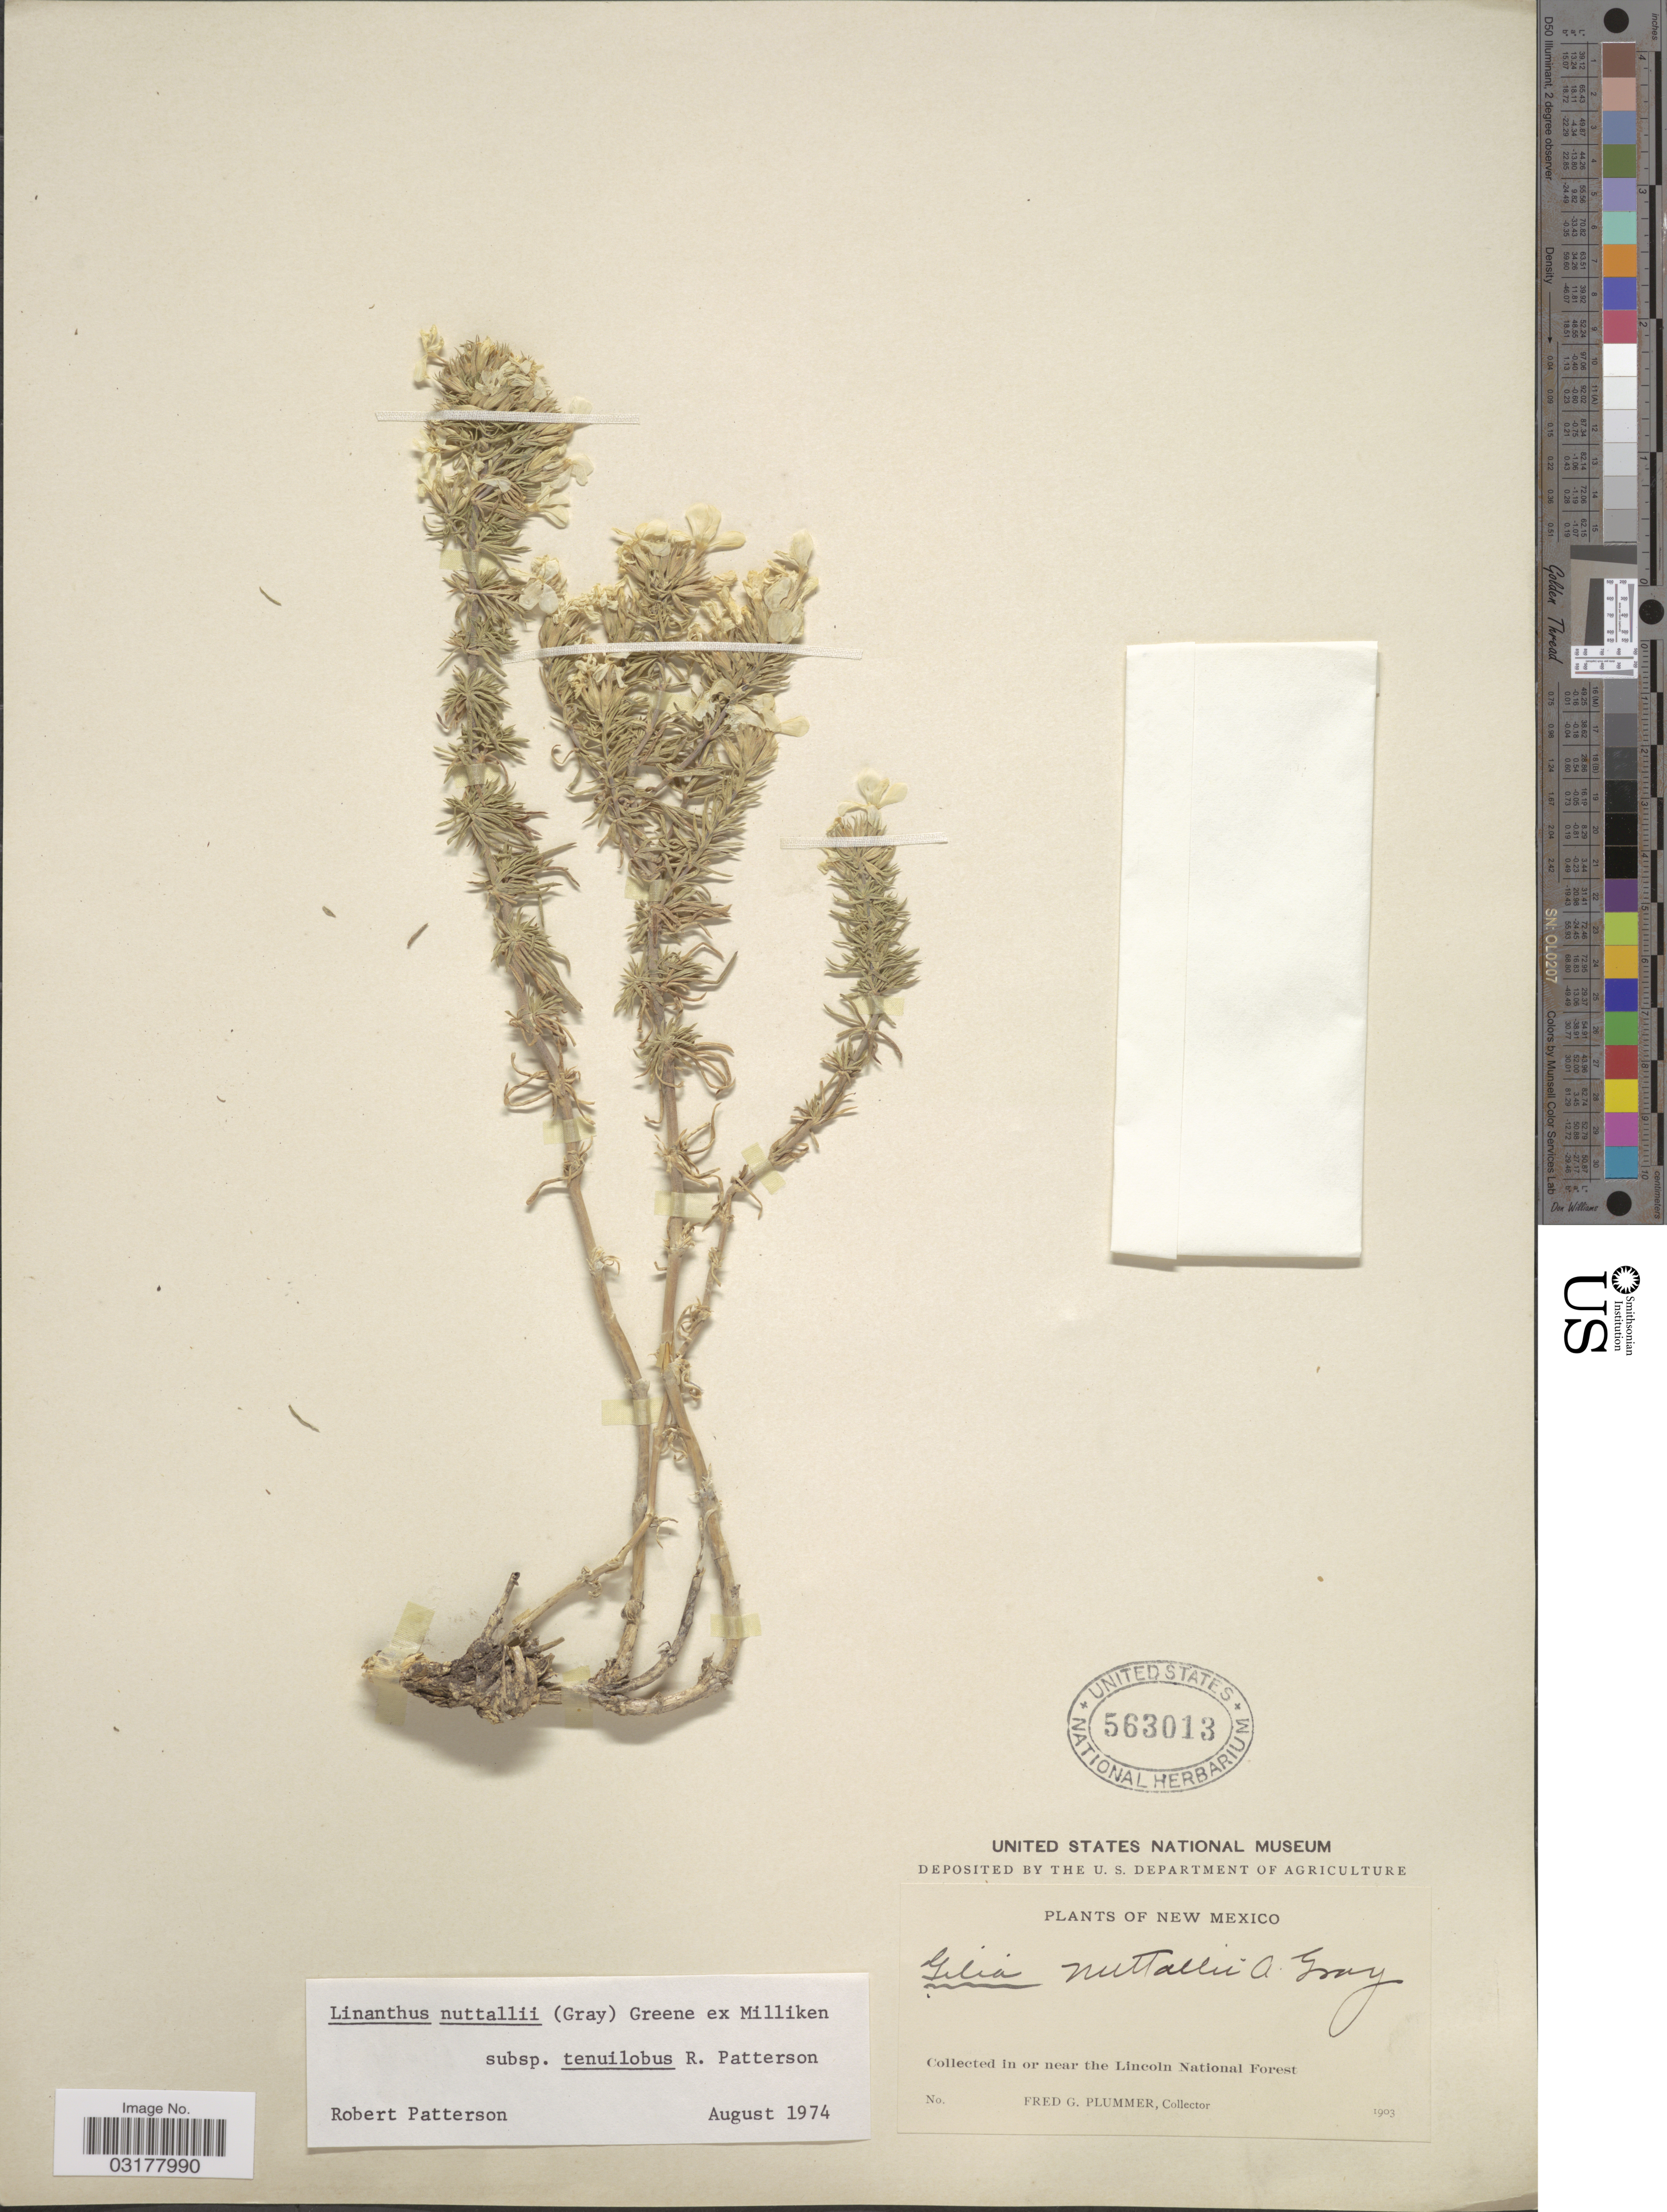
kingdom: Plantae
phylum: Tracheophyta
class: Magnoliopsida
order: Ericales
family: Polemoniaceae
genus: Leptosiphon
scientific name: Leptosiphon nuttallii subsp. nuttallii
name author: (A. Gray) J.M. Porter & L.A. Johnson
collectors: F. Plummer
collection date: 1903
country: United States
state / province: New Mexico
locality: In or near the Lincoln National Forest.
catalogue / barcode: US 563013